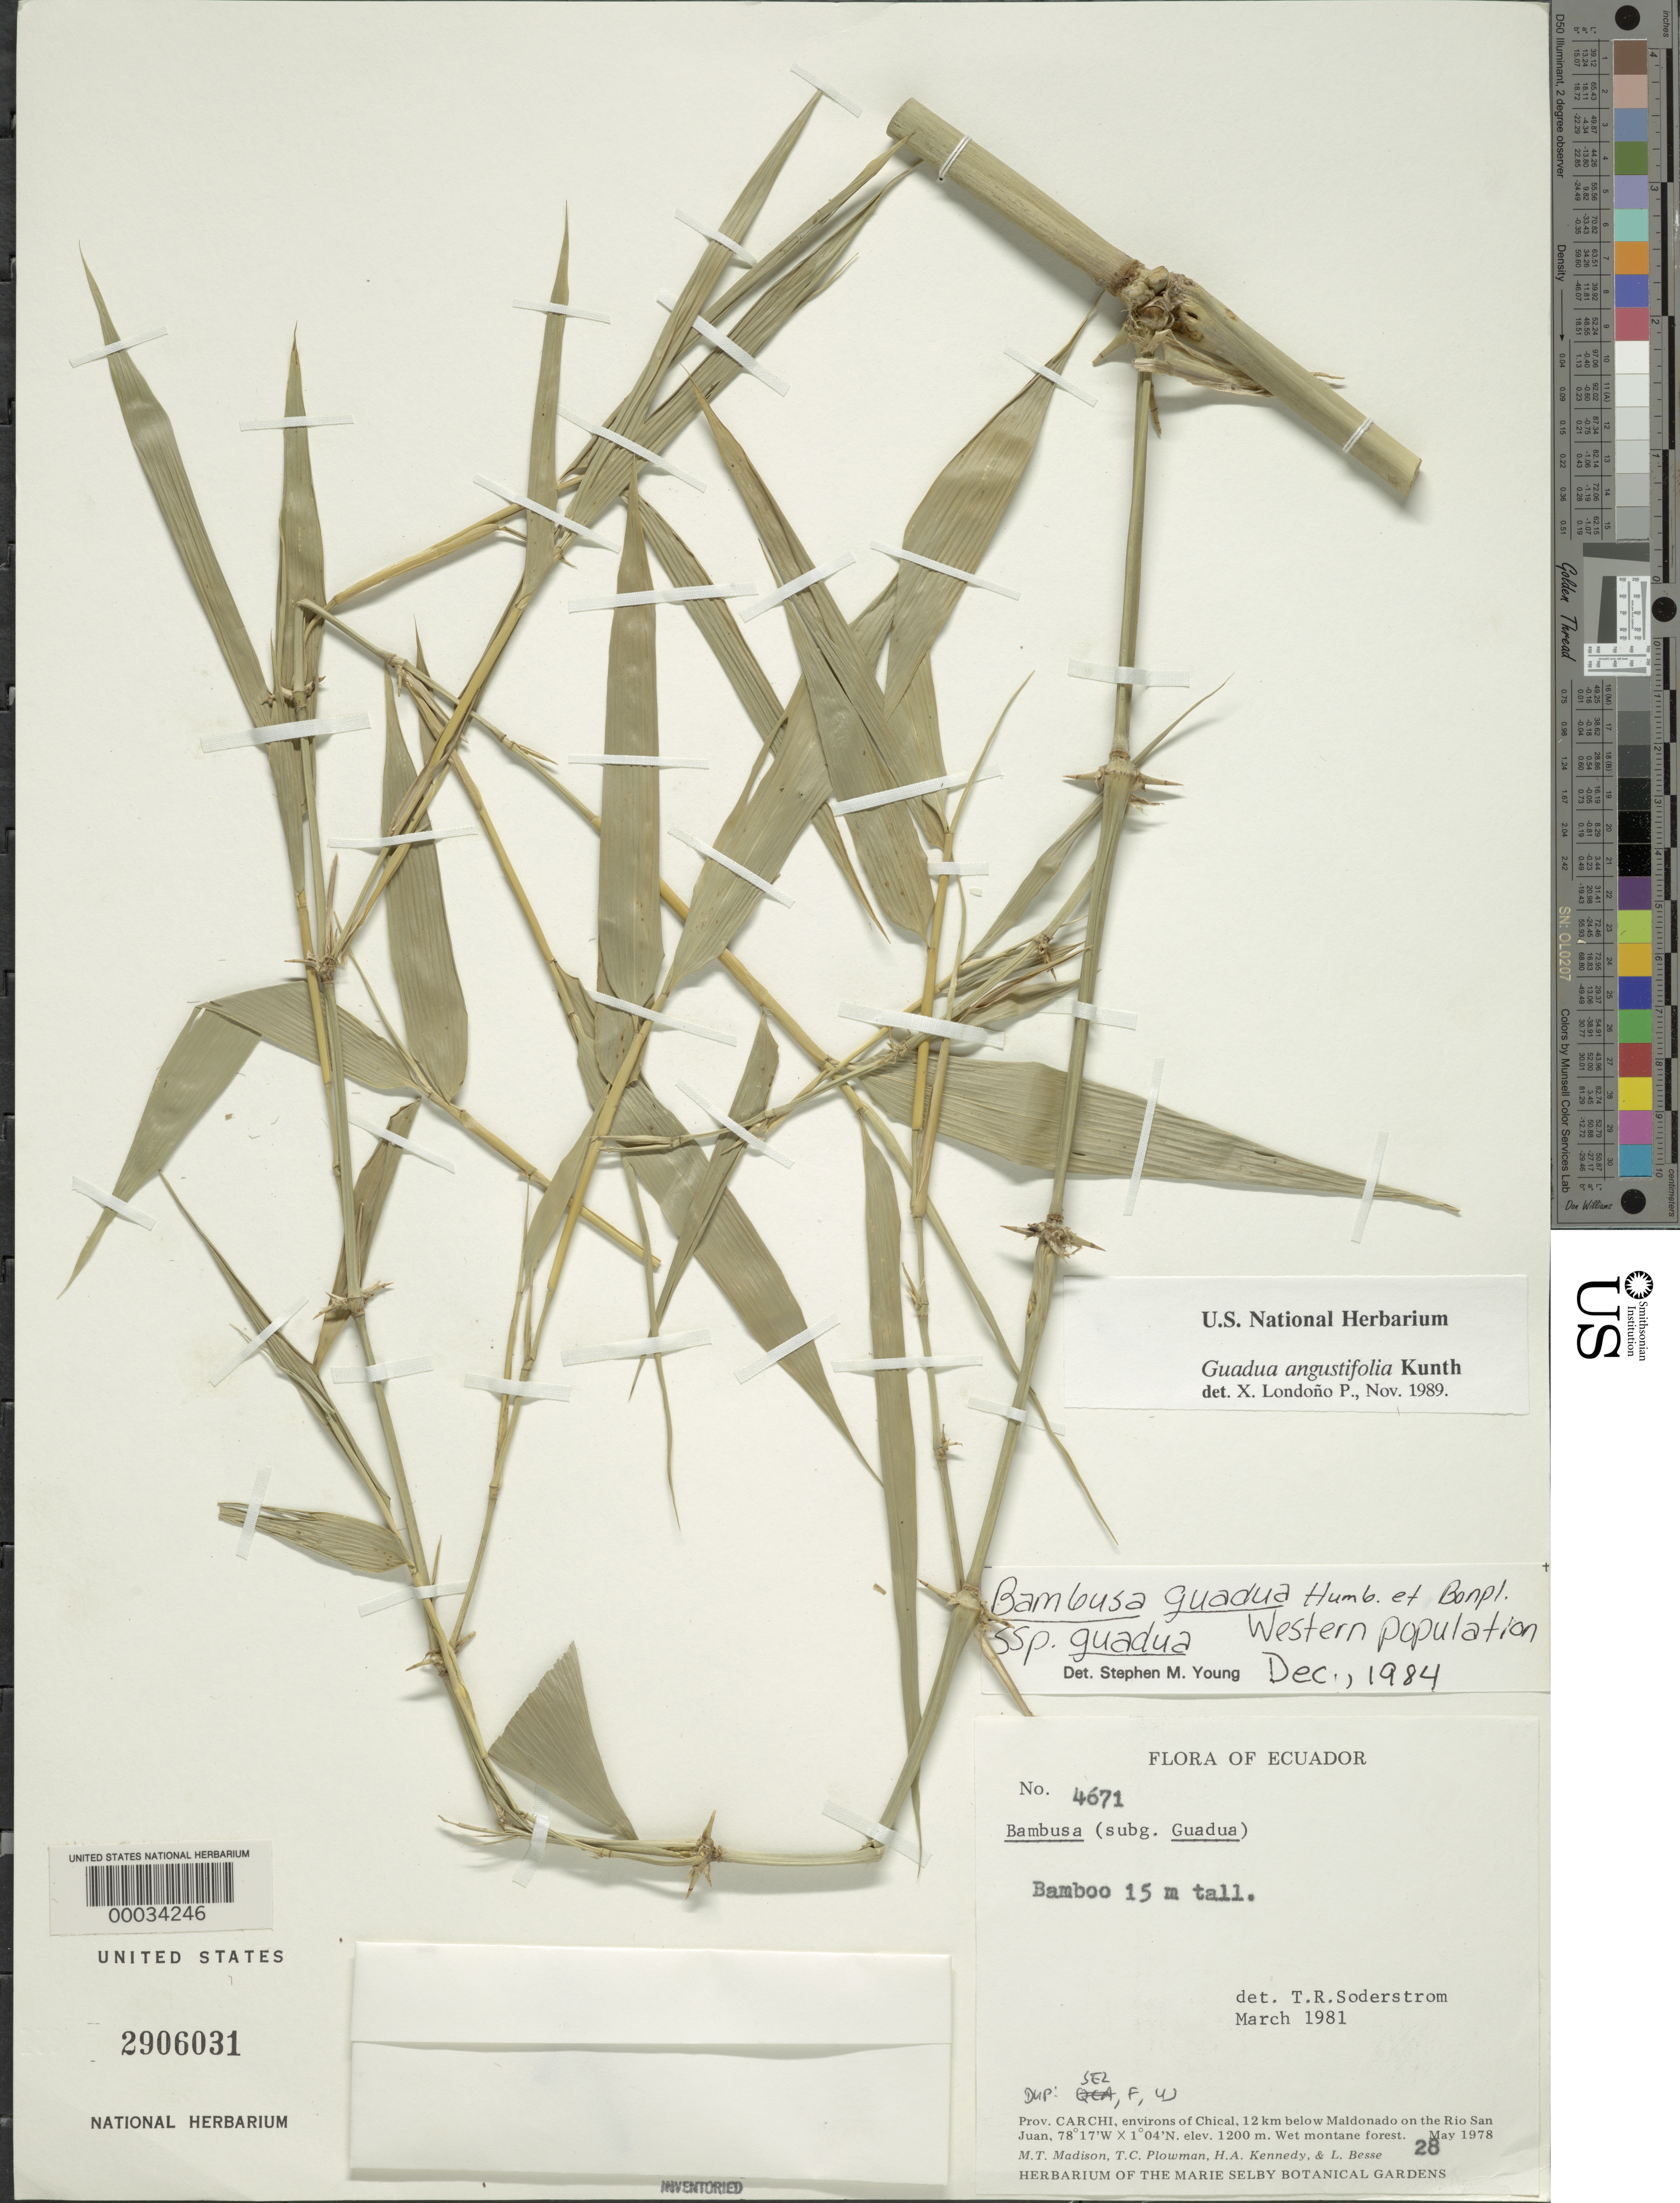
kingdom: Plantae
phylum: Tracheophyta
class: Liliopsida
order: Poales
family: Poaceae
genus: Guadua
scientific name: Guadua angustifolia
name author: Kunth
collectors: M. T. Madison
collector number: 4671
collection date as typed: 28 May 1978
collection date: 1978-05-28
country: Ecuador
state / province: Carchi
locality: Chical, Rio San Juan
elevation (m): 1200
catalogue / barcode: US 2906031